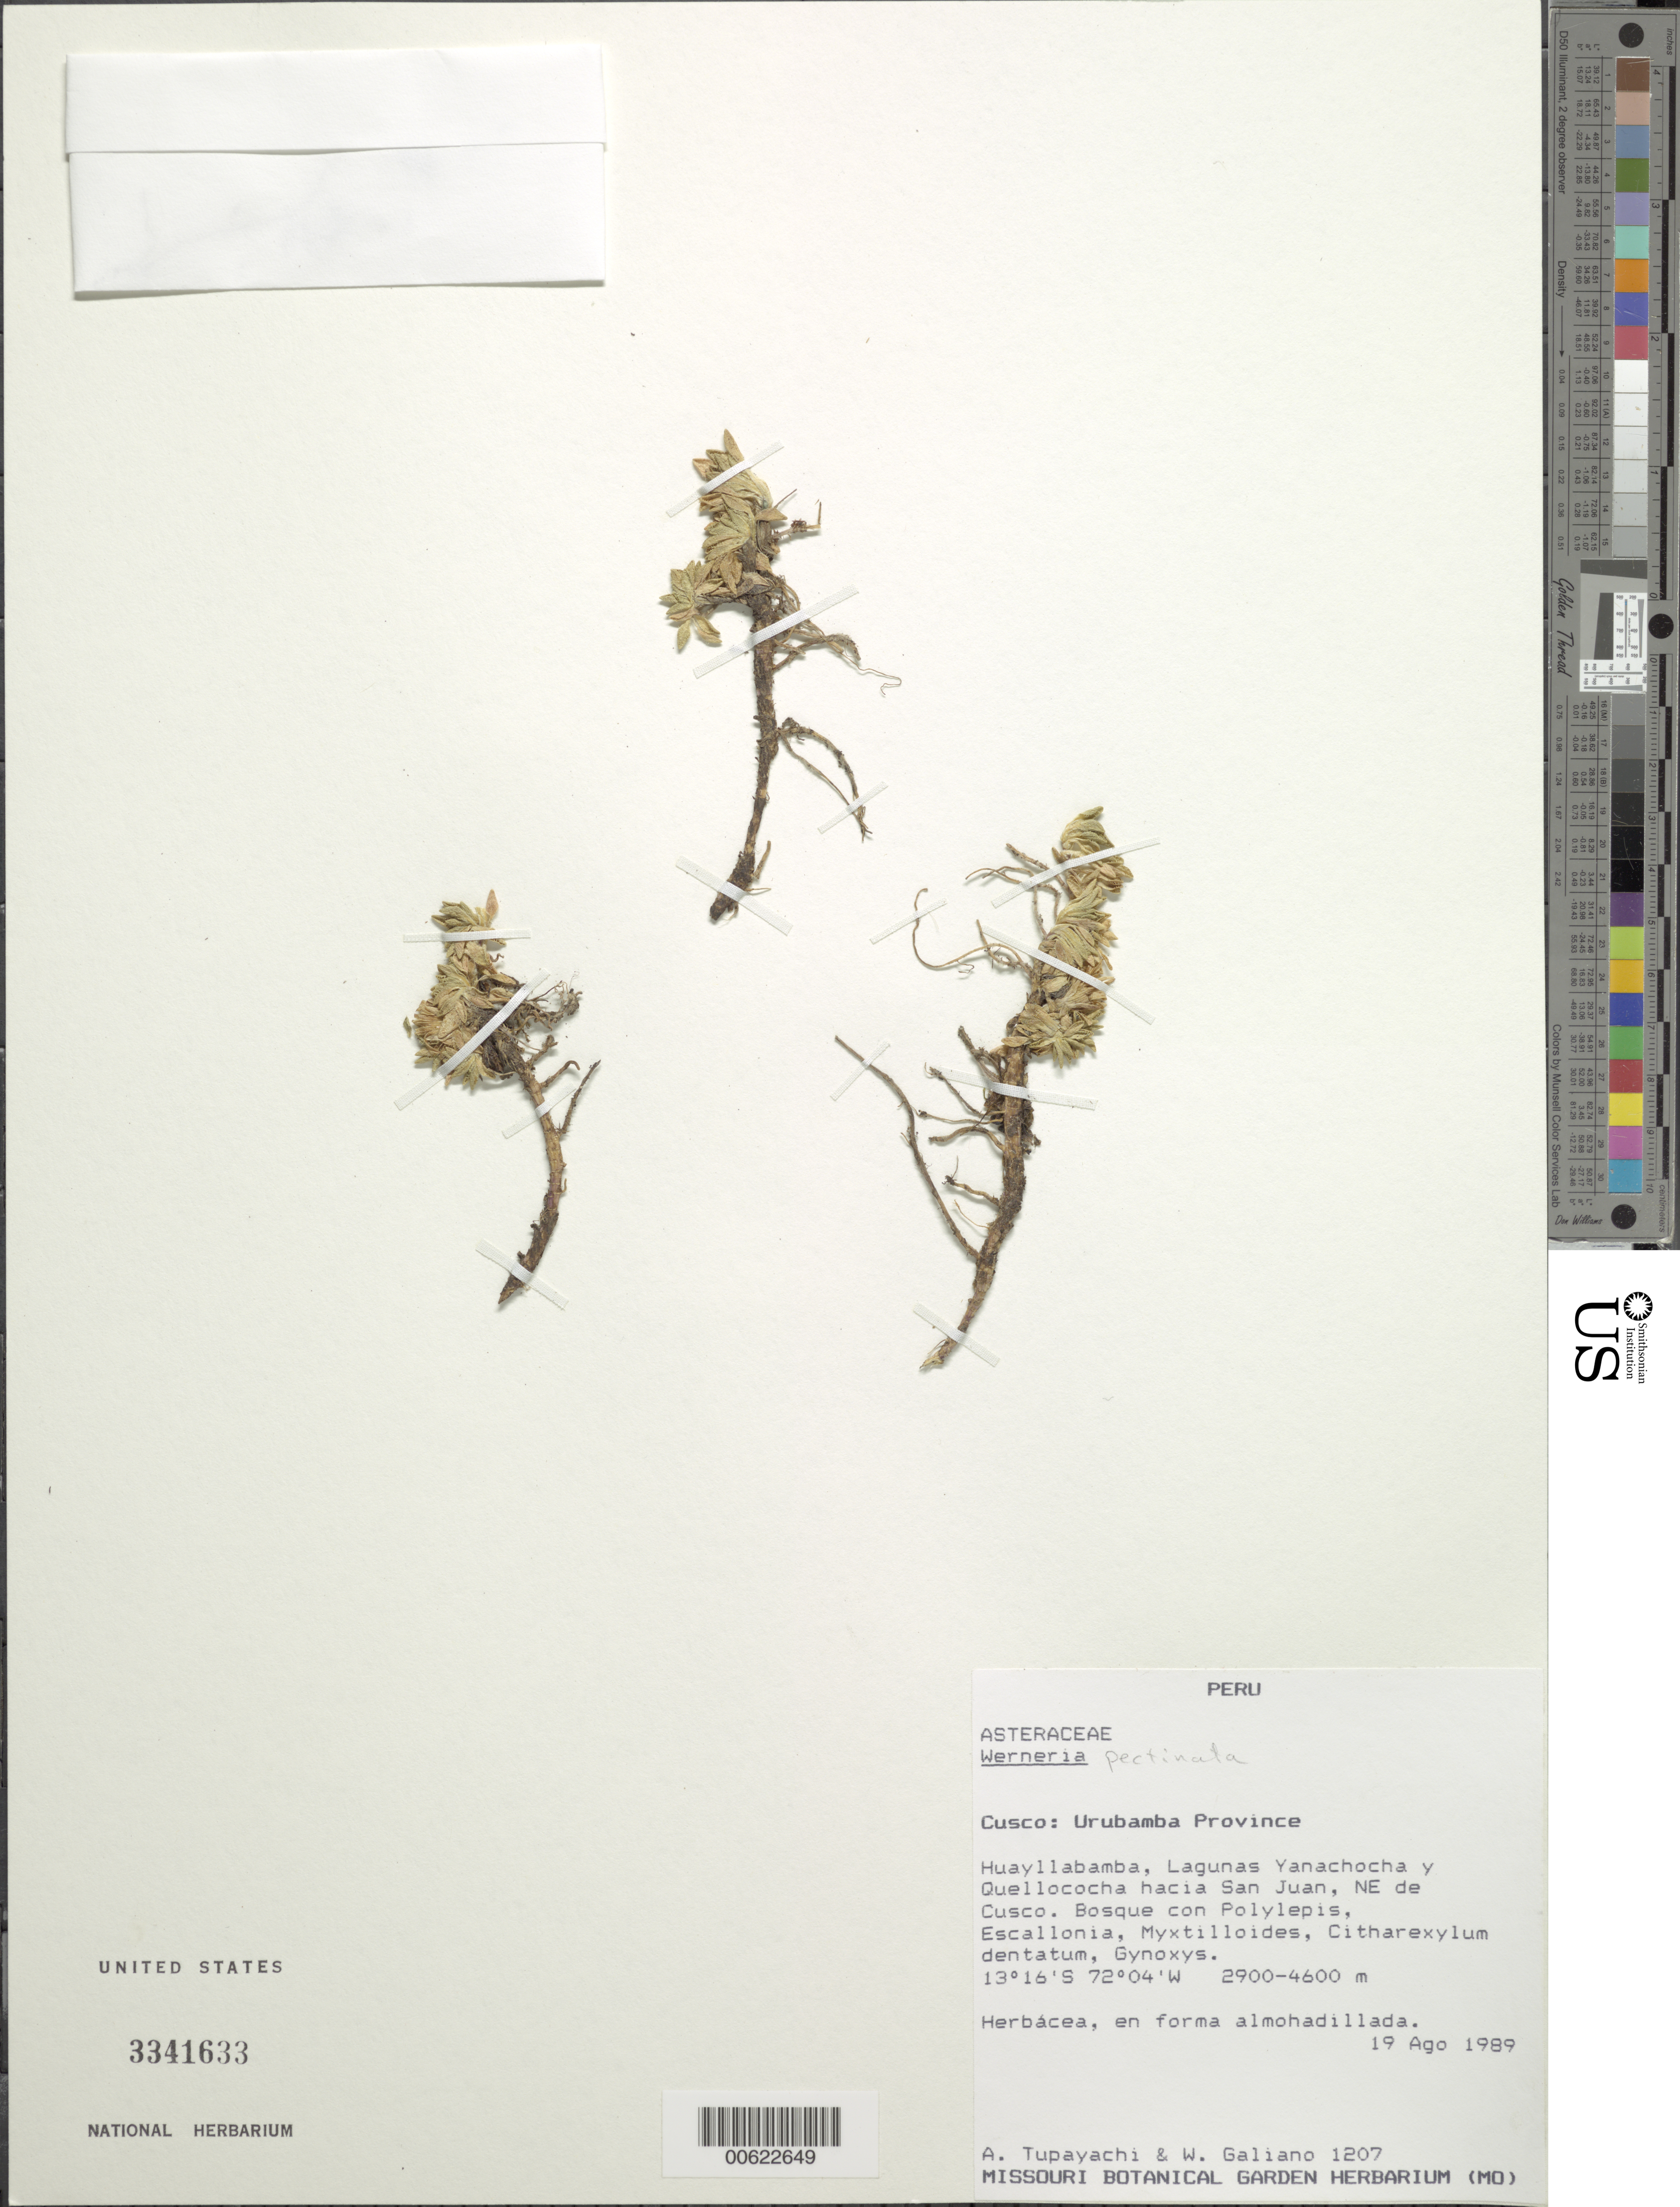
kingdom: Plantae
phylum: Tracheophyta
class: Magnoliopsida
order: Asterales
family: Asteraceae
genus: Werneria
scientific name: Werneria pectinata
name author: Lingelsh.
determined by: Funk, Vicki A., (BOT), Smithsonian Institution - National Museum of Natural History (UNITED STATES)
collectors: A. Tupayachi H. & W. Galiano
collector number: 1207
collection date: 1989-08-19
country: Peru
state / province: Cusco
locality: Huayllabamba, Lagunas Yanachocha y Quellococha hacia San Juan, NE de Cusco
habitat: Bosque con Polylepis, Escallonia, Myxtilloides, Citharexylum dentatum, Gynoxys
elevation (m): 2900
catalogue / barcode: US 3341633